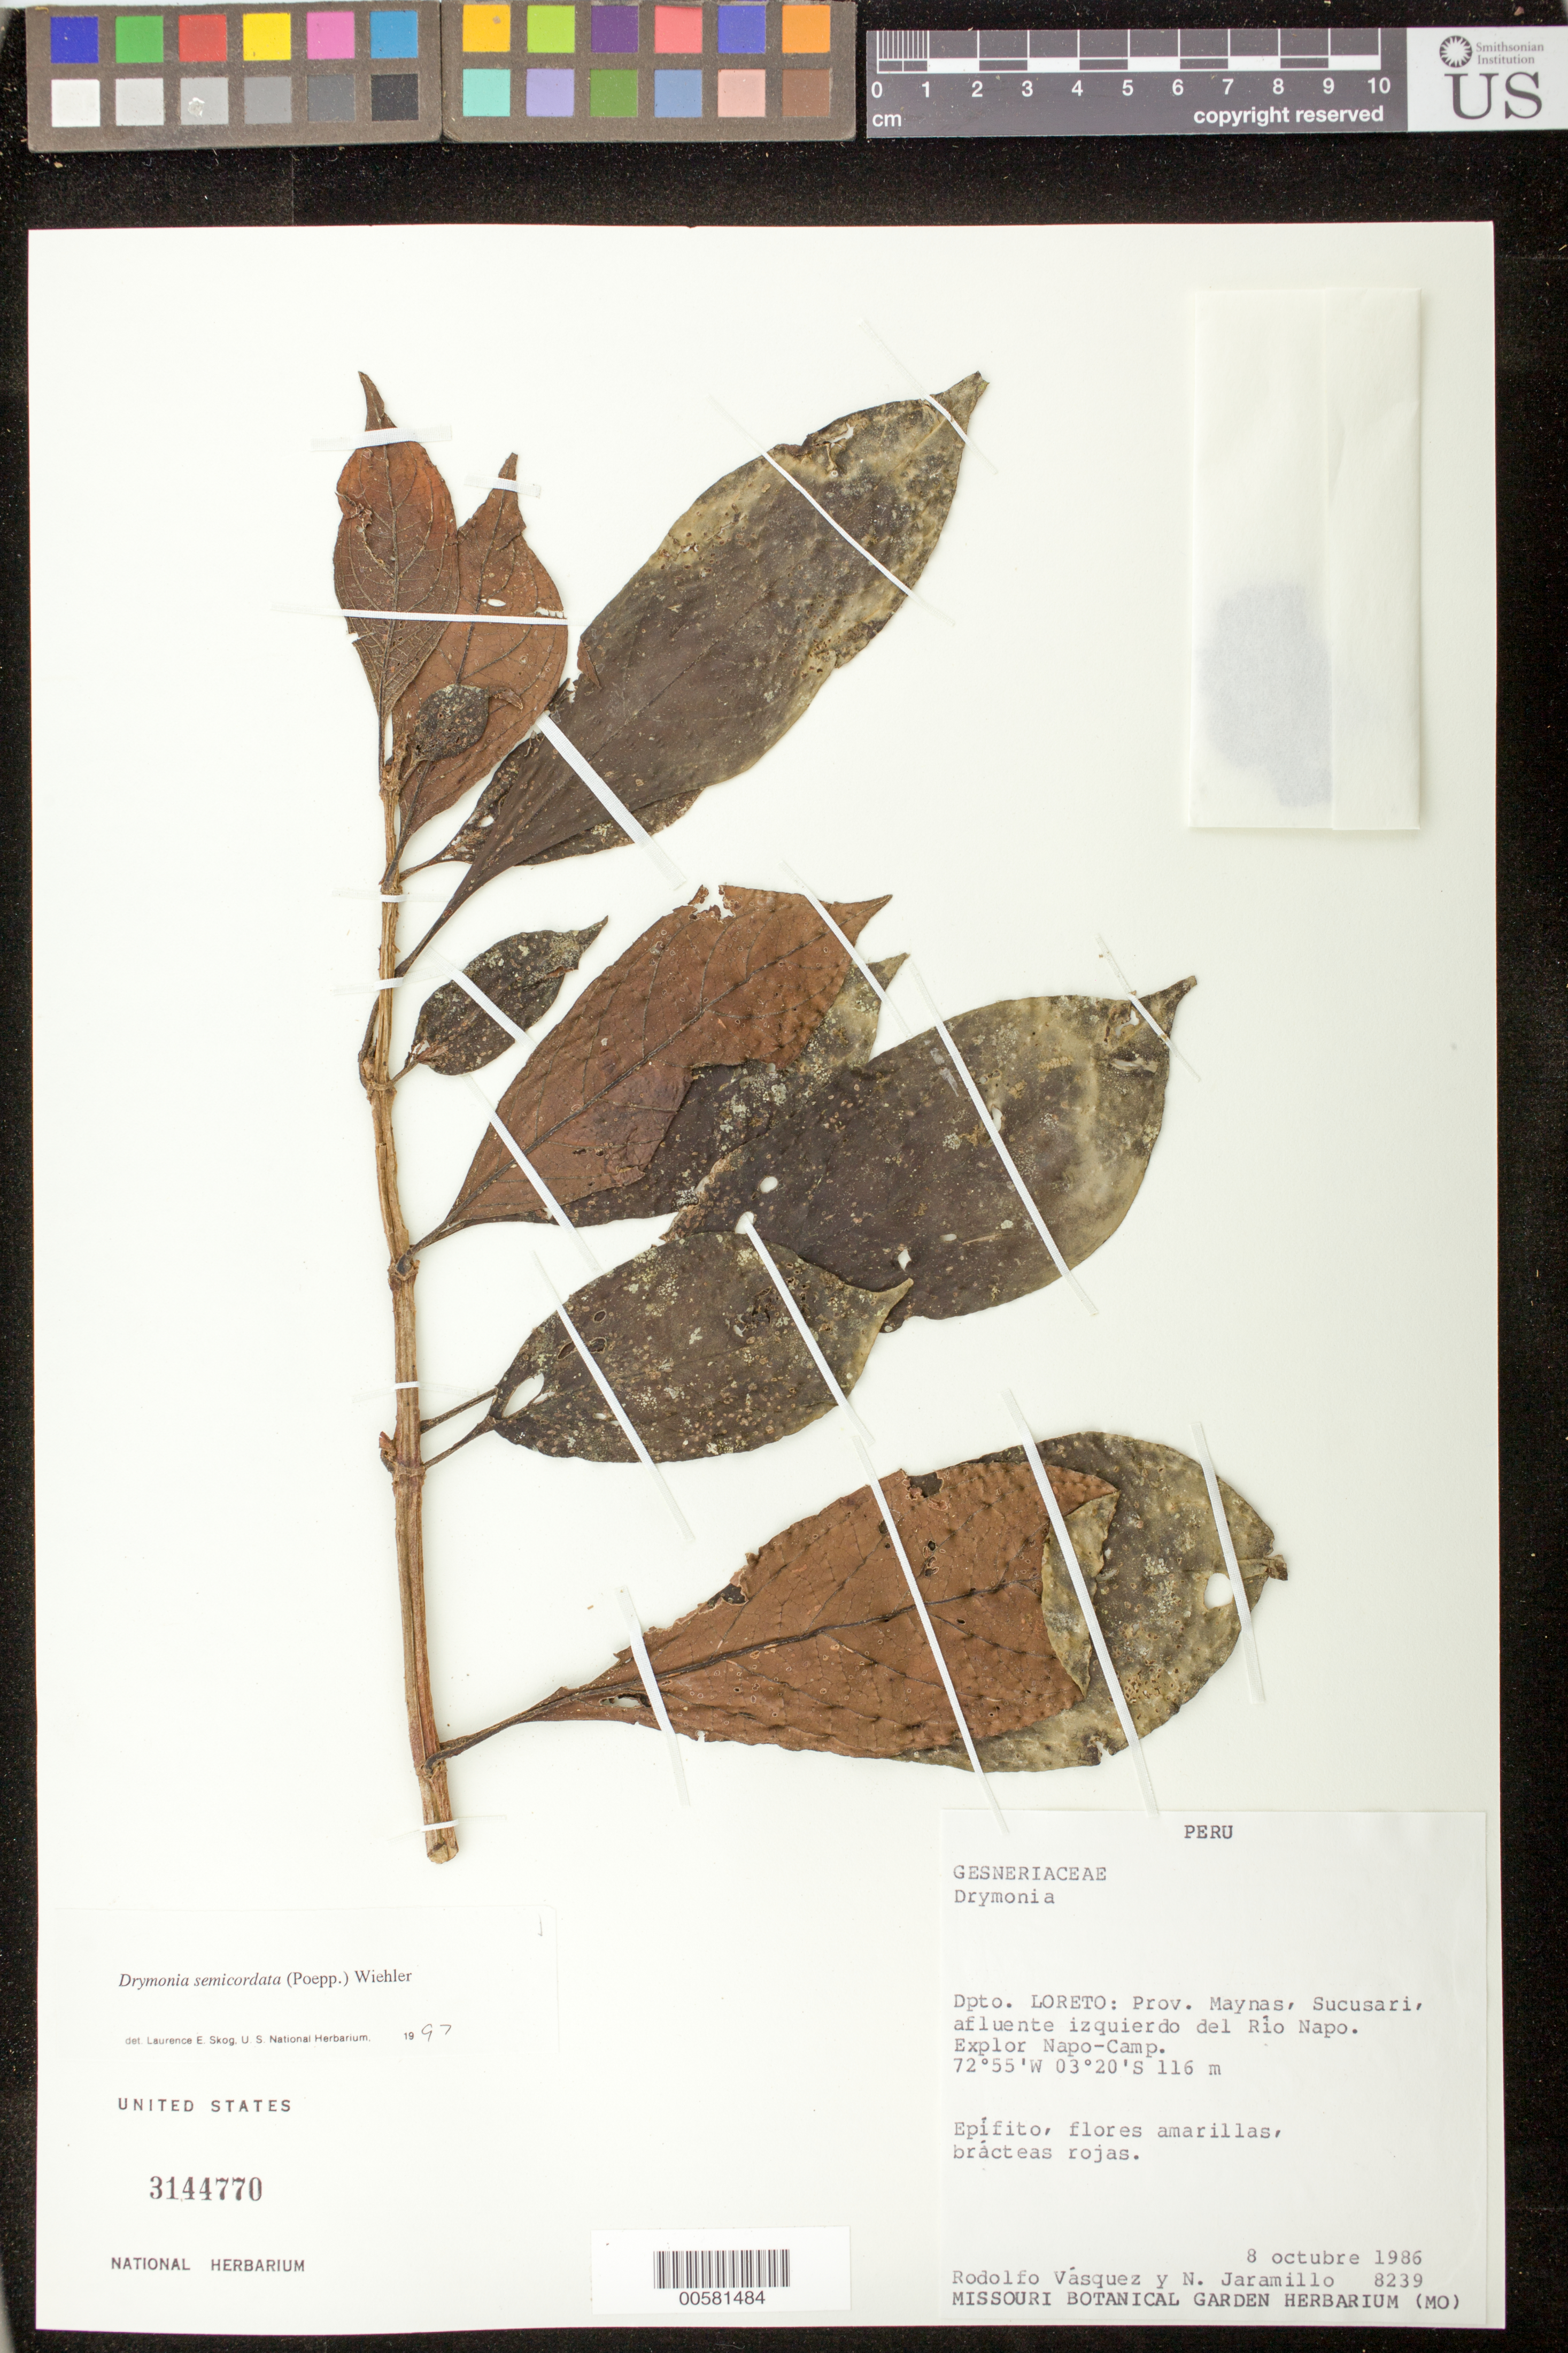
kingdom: Plantae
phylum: Tracheophyta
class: Magnoliopsida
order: Lamiales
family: Gesneriaceae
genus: Drymonia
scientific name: Drymonia semicordata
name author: (Poepp.) Wiehler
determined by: Skog, Laurence E.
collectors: R. Vásquez & N. Jaramillo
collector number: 8239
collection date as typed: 08 Oct 1986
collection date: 1986-10-08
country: Peru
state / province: Loreto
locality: Prov. Maynas; Sucusari, afluente izquierdo del Río Napo, Explor Napo-Camp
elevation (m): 116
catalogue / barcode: US 3144770